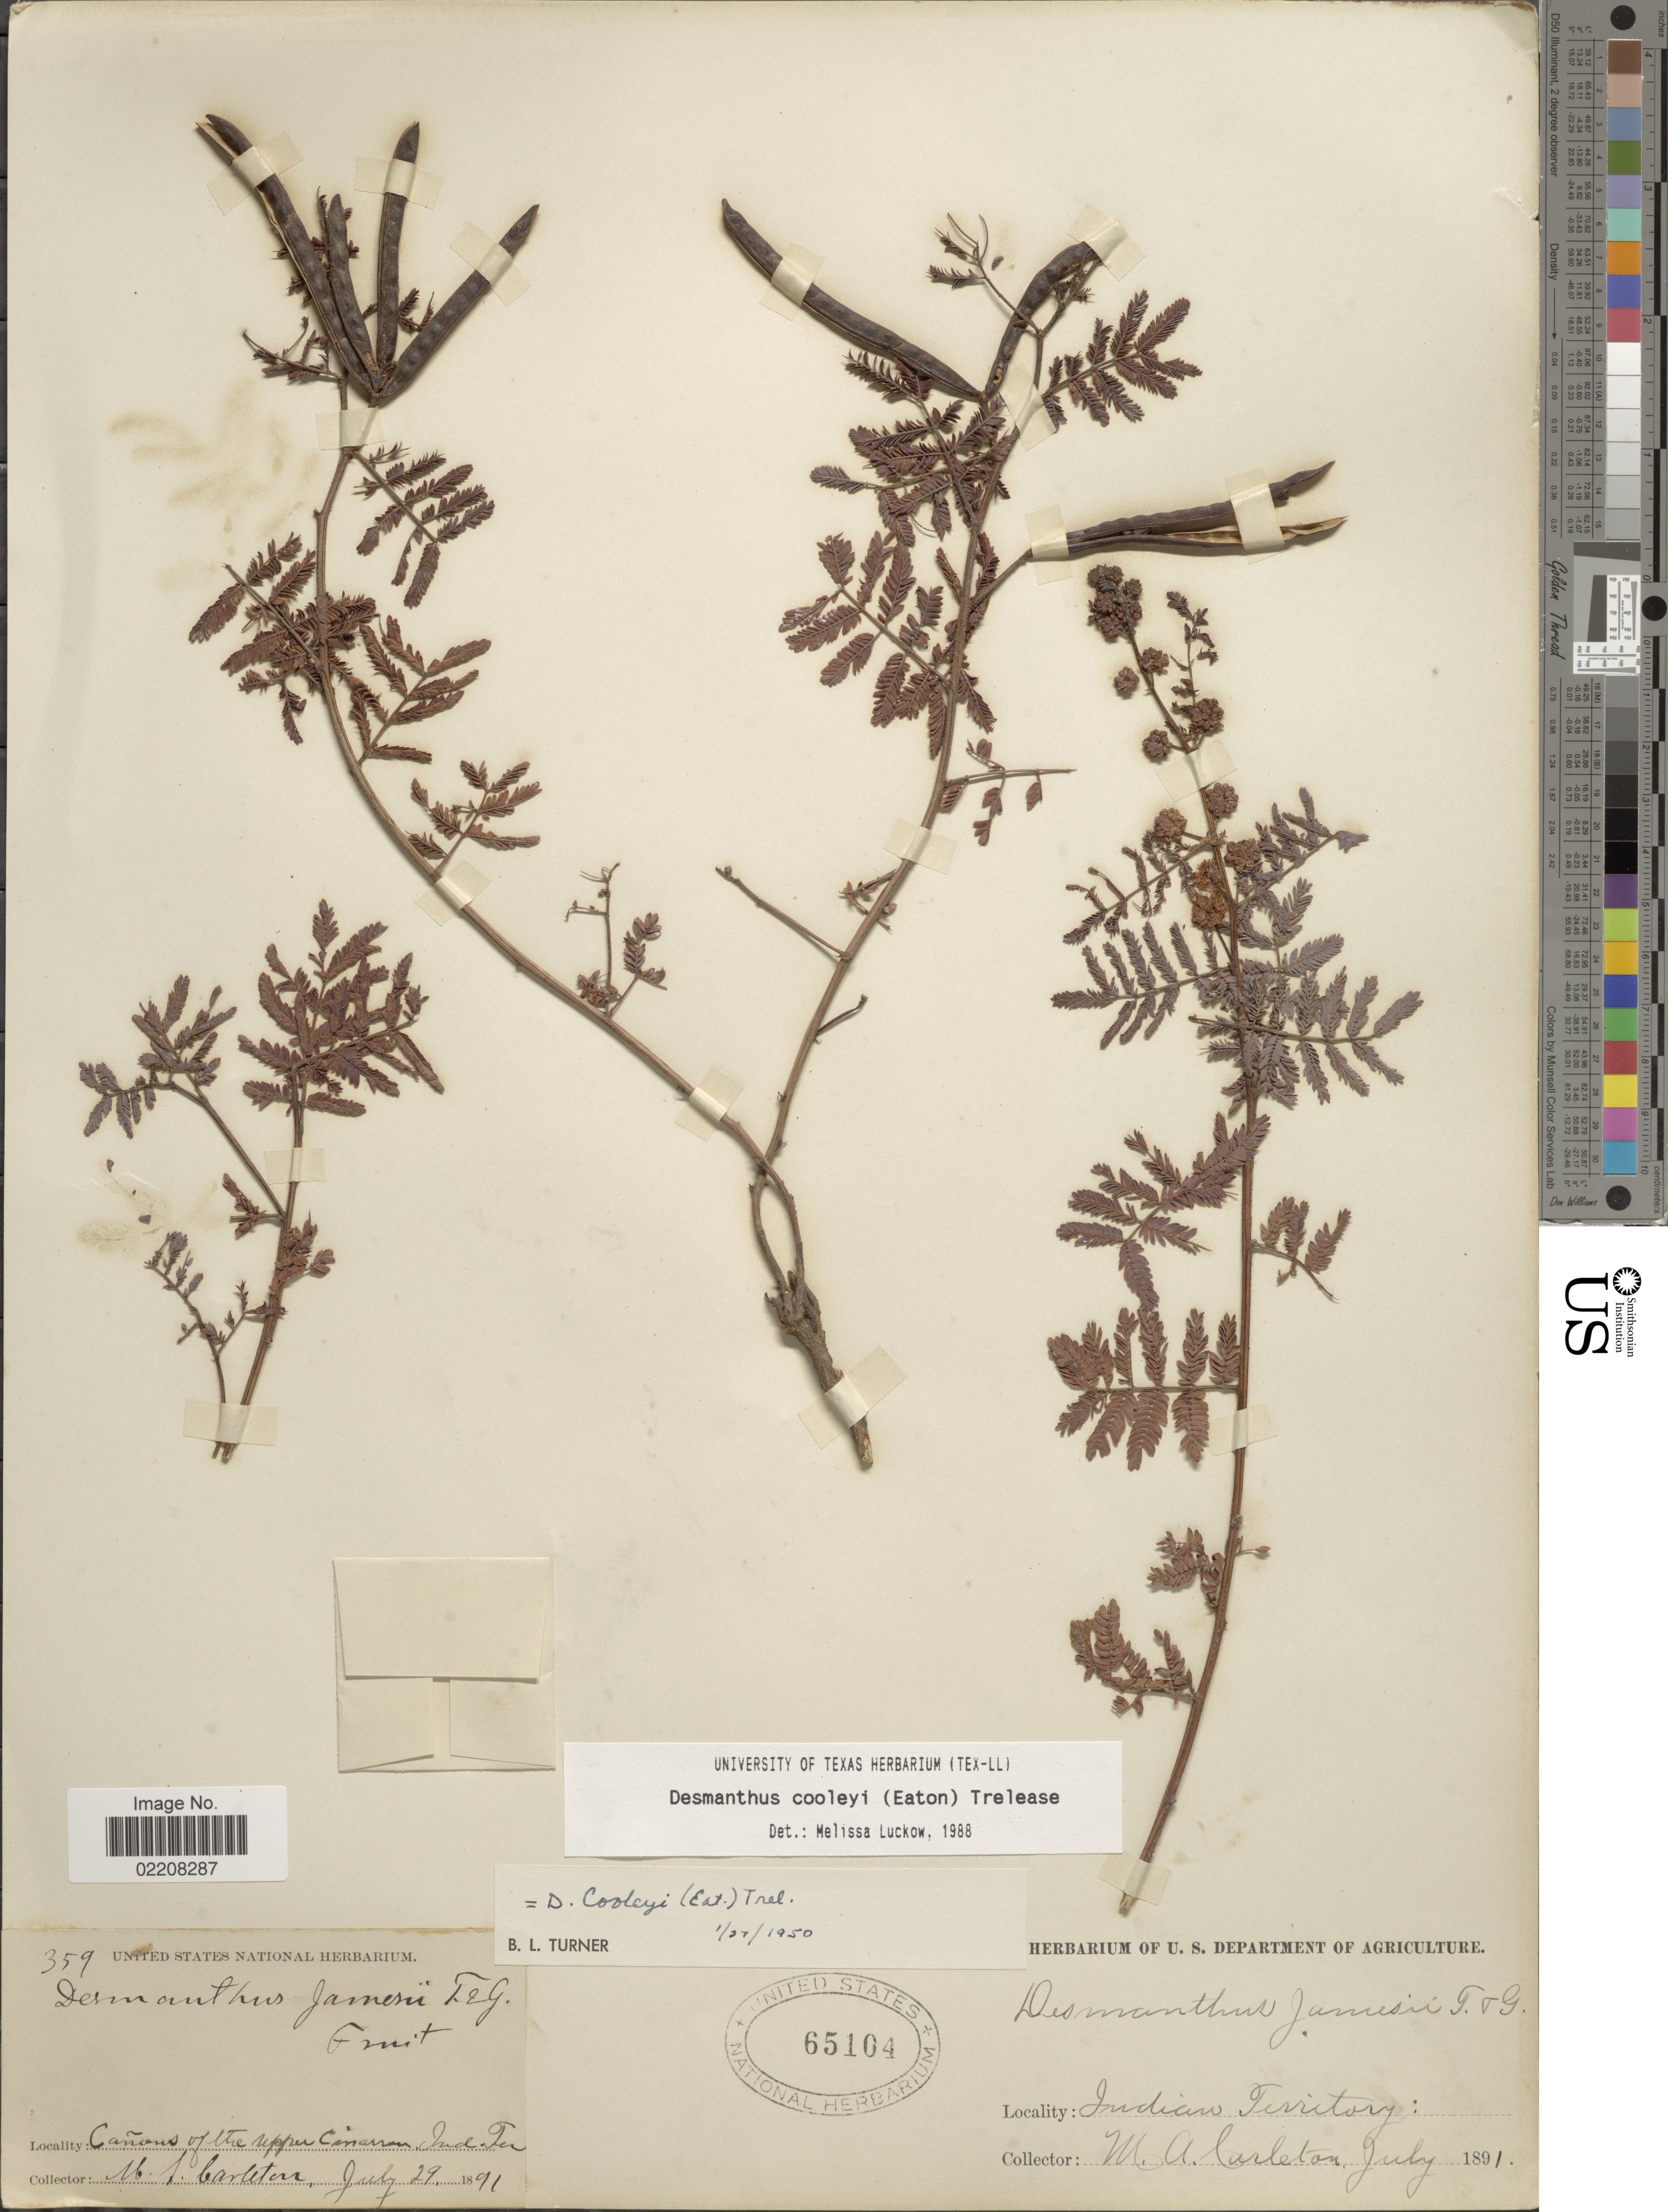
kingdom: Plantae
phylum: Tracheophyta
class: Magnoliopsida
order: Fabales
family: Fabaceae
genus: Desmanthus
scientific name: Desmanthus cooleyi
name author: (Eaton) Trel.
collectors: M. A. Carleton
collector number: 359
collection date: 1891-07-29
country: United States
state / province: Oklahoma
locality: Cañons of the upper Cinarron Ind. Ter.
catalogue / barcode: US 65104